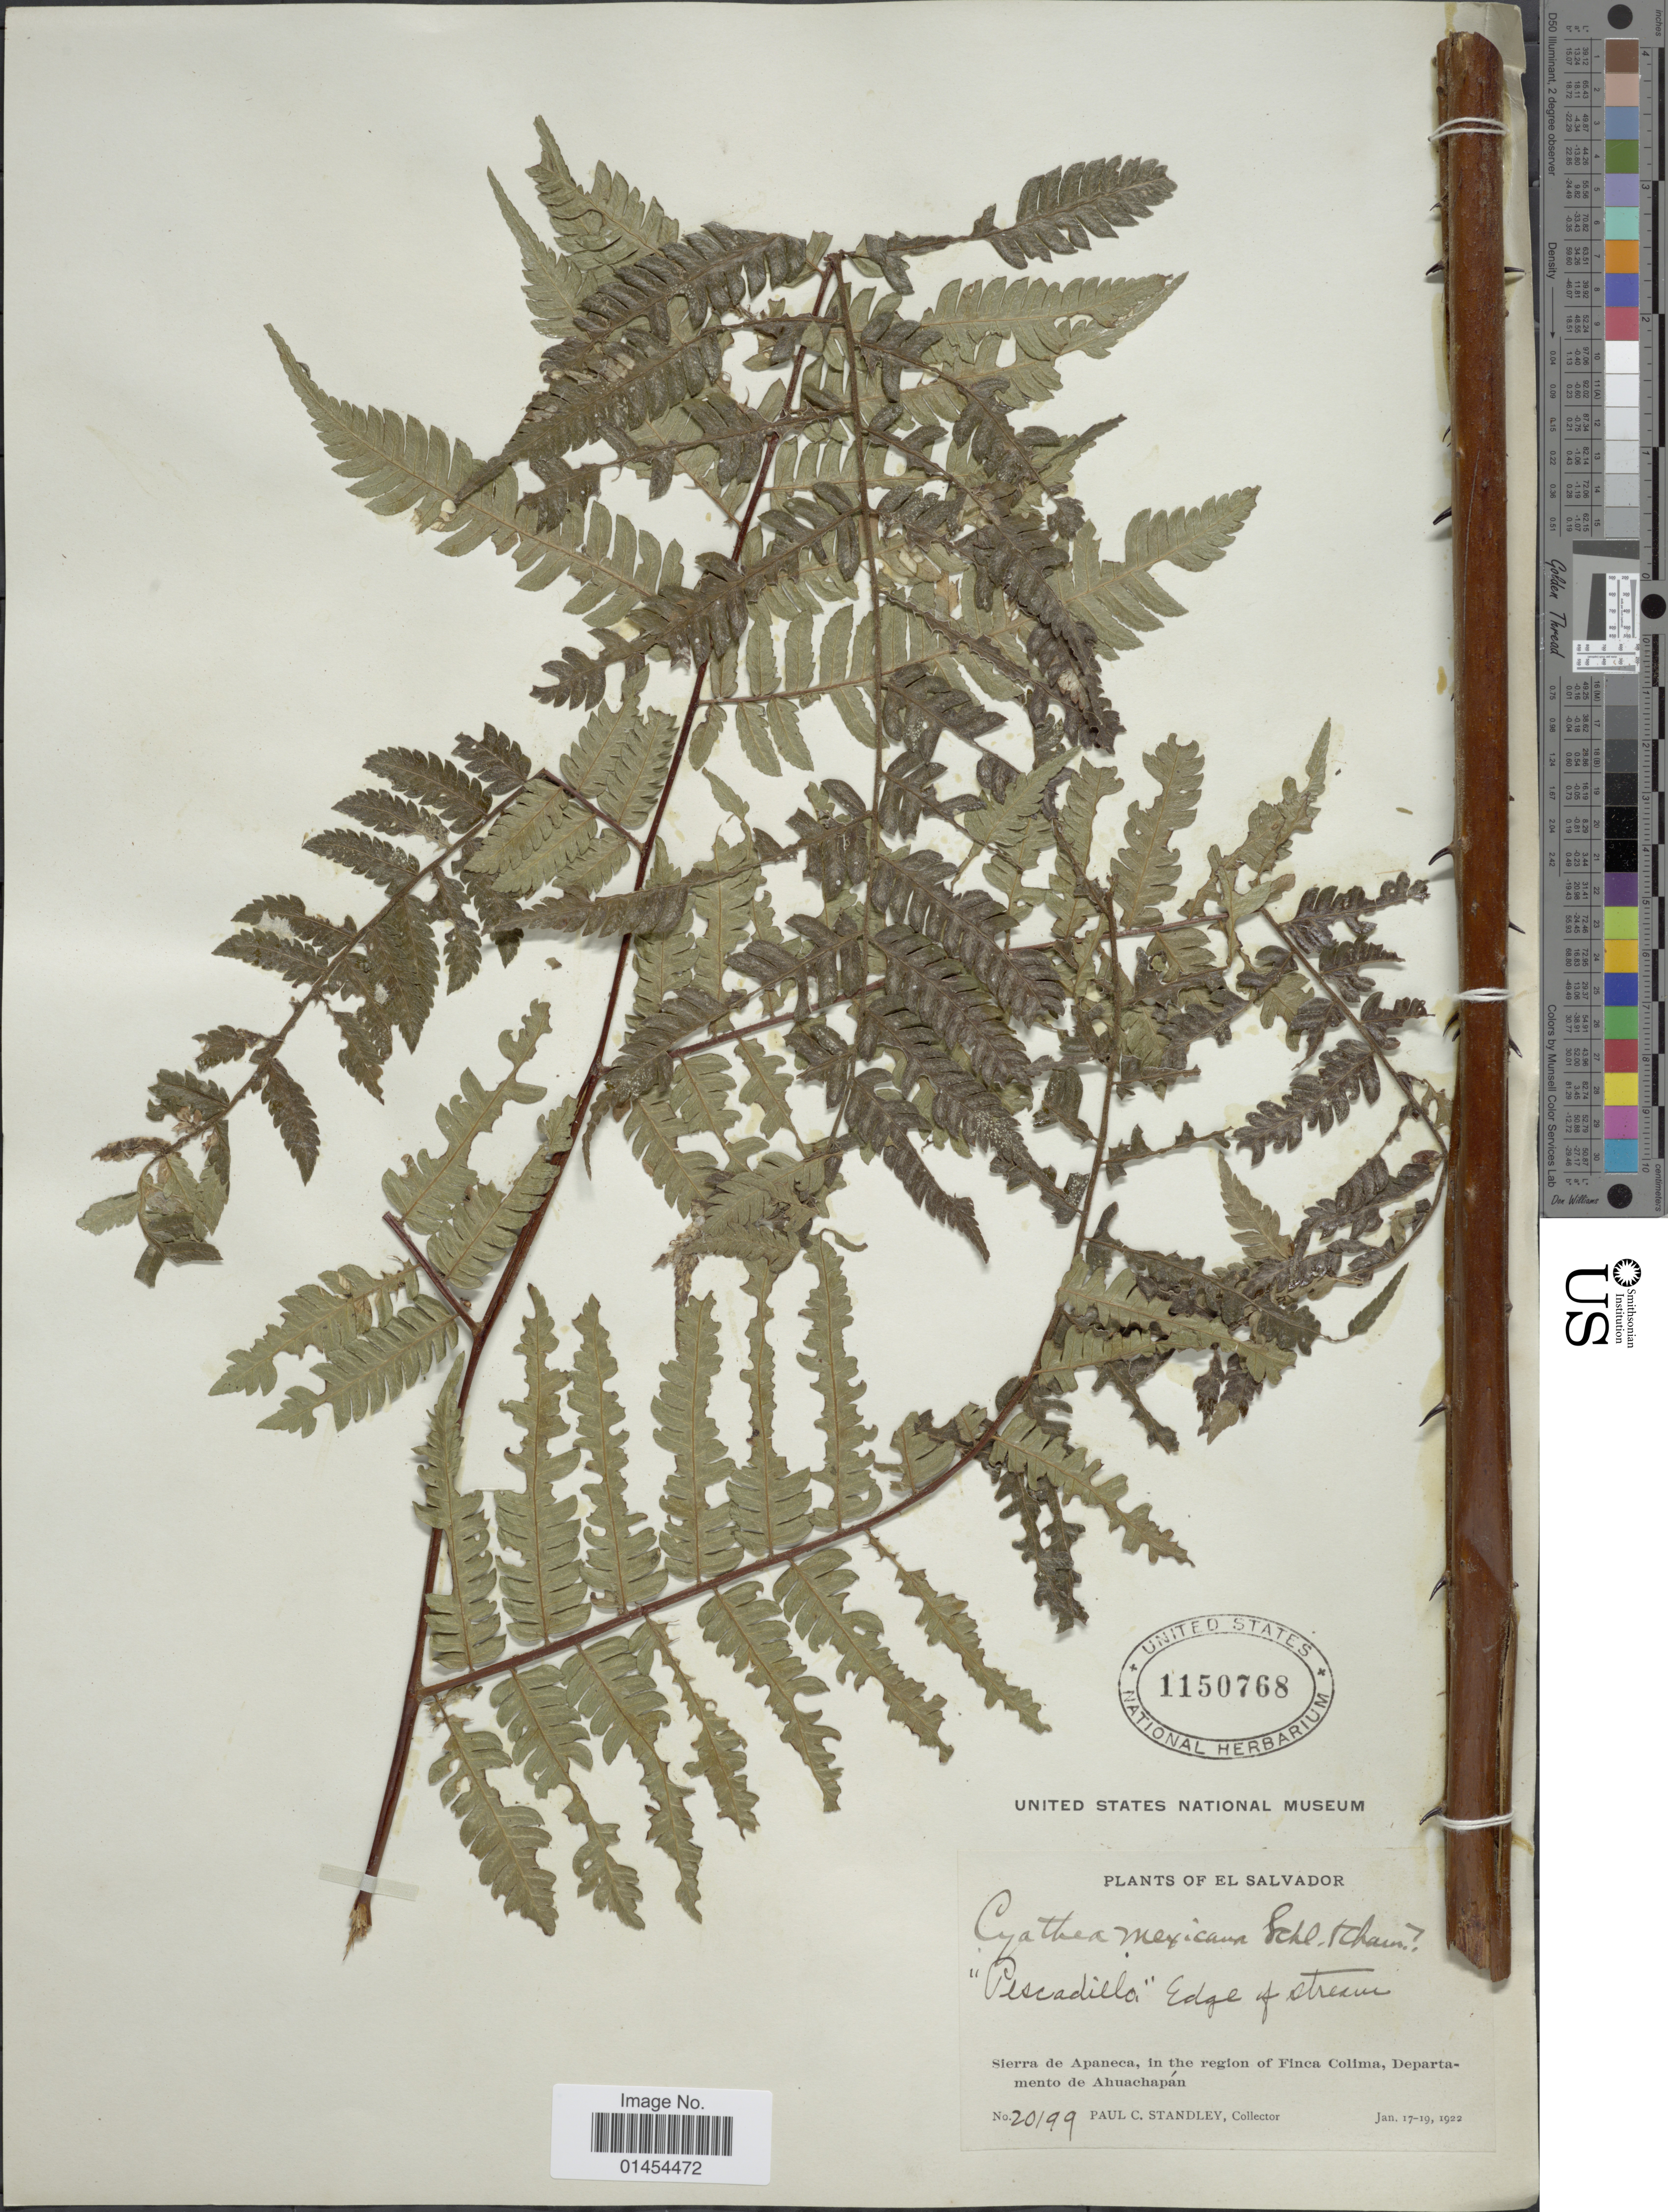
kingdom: Plantae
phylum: Tracheophyta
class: Polypodiopsida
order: Cyatheales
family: Cyatheaceae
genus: Alsophila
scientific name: Alsophila firma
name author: (Baker) D.S. Conant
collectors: P. C. Standley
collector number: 20199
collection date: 1922-01-17/1922-01-19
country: El Salvador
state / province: Ahuachapan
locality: Sierra de Apaneca, in the region of Finca Colima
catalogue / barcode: US 1150768